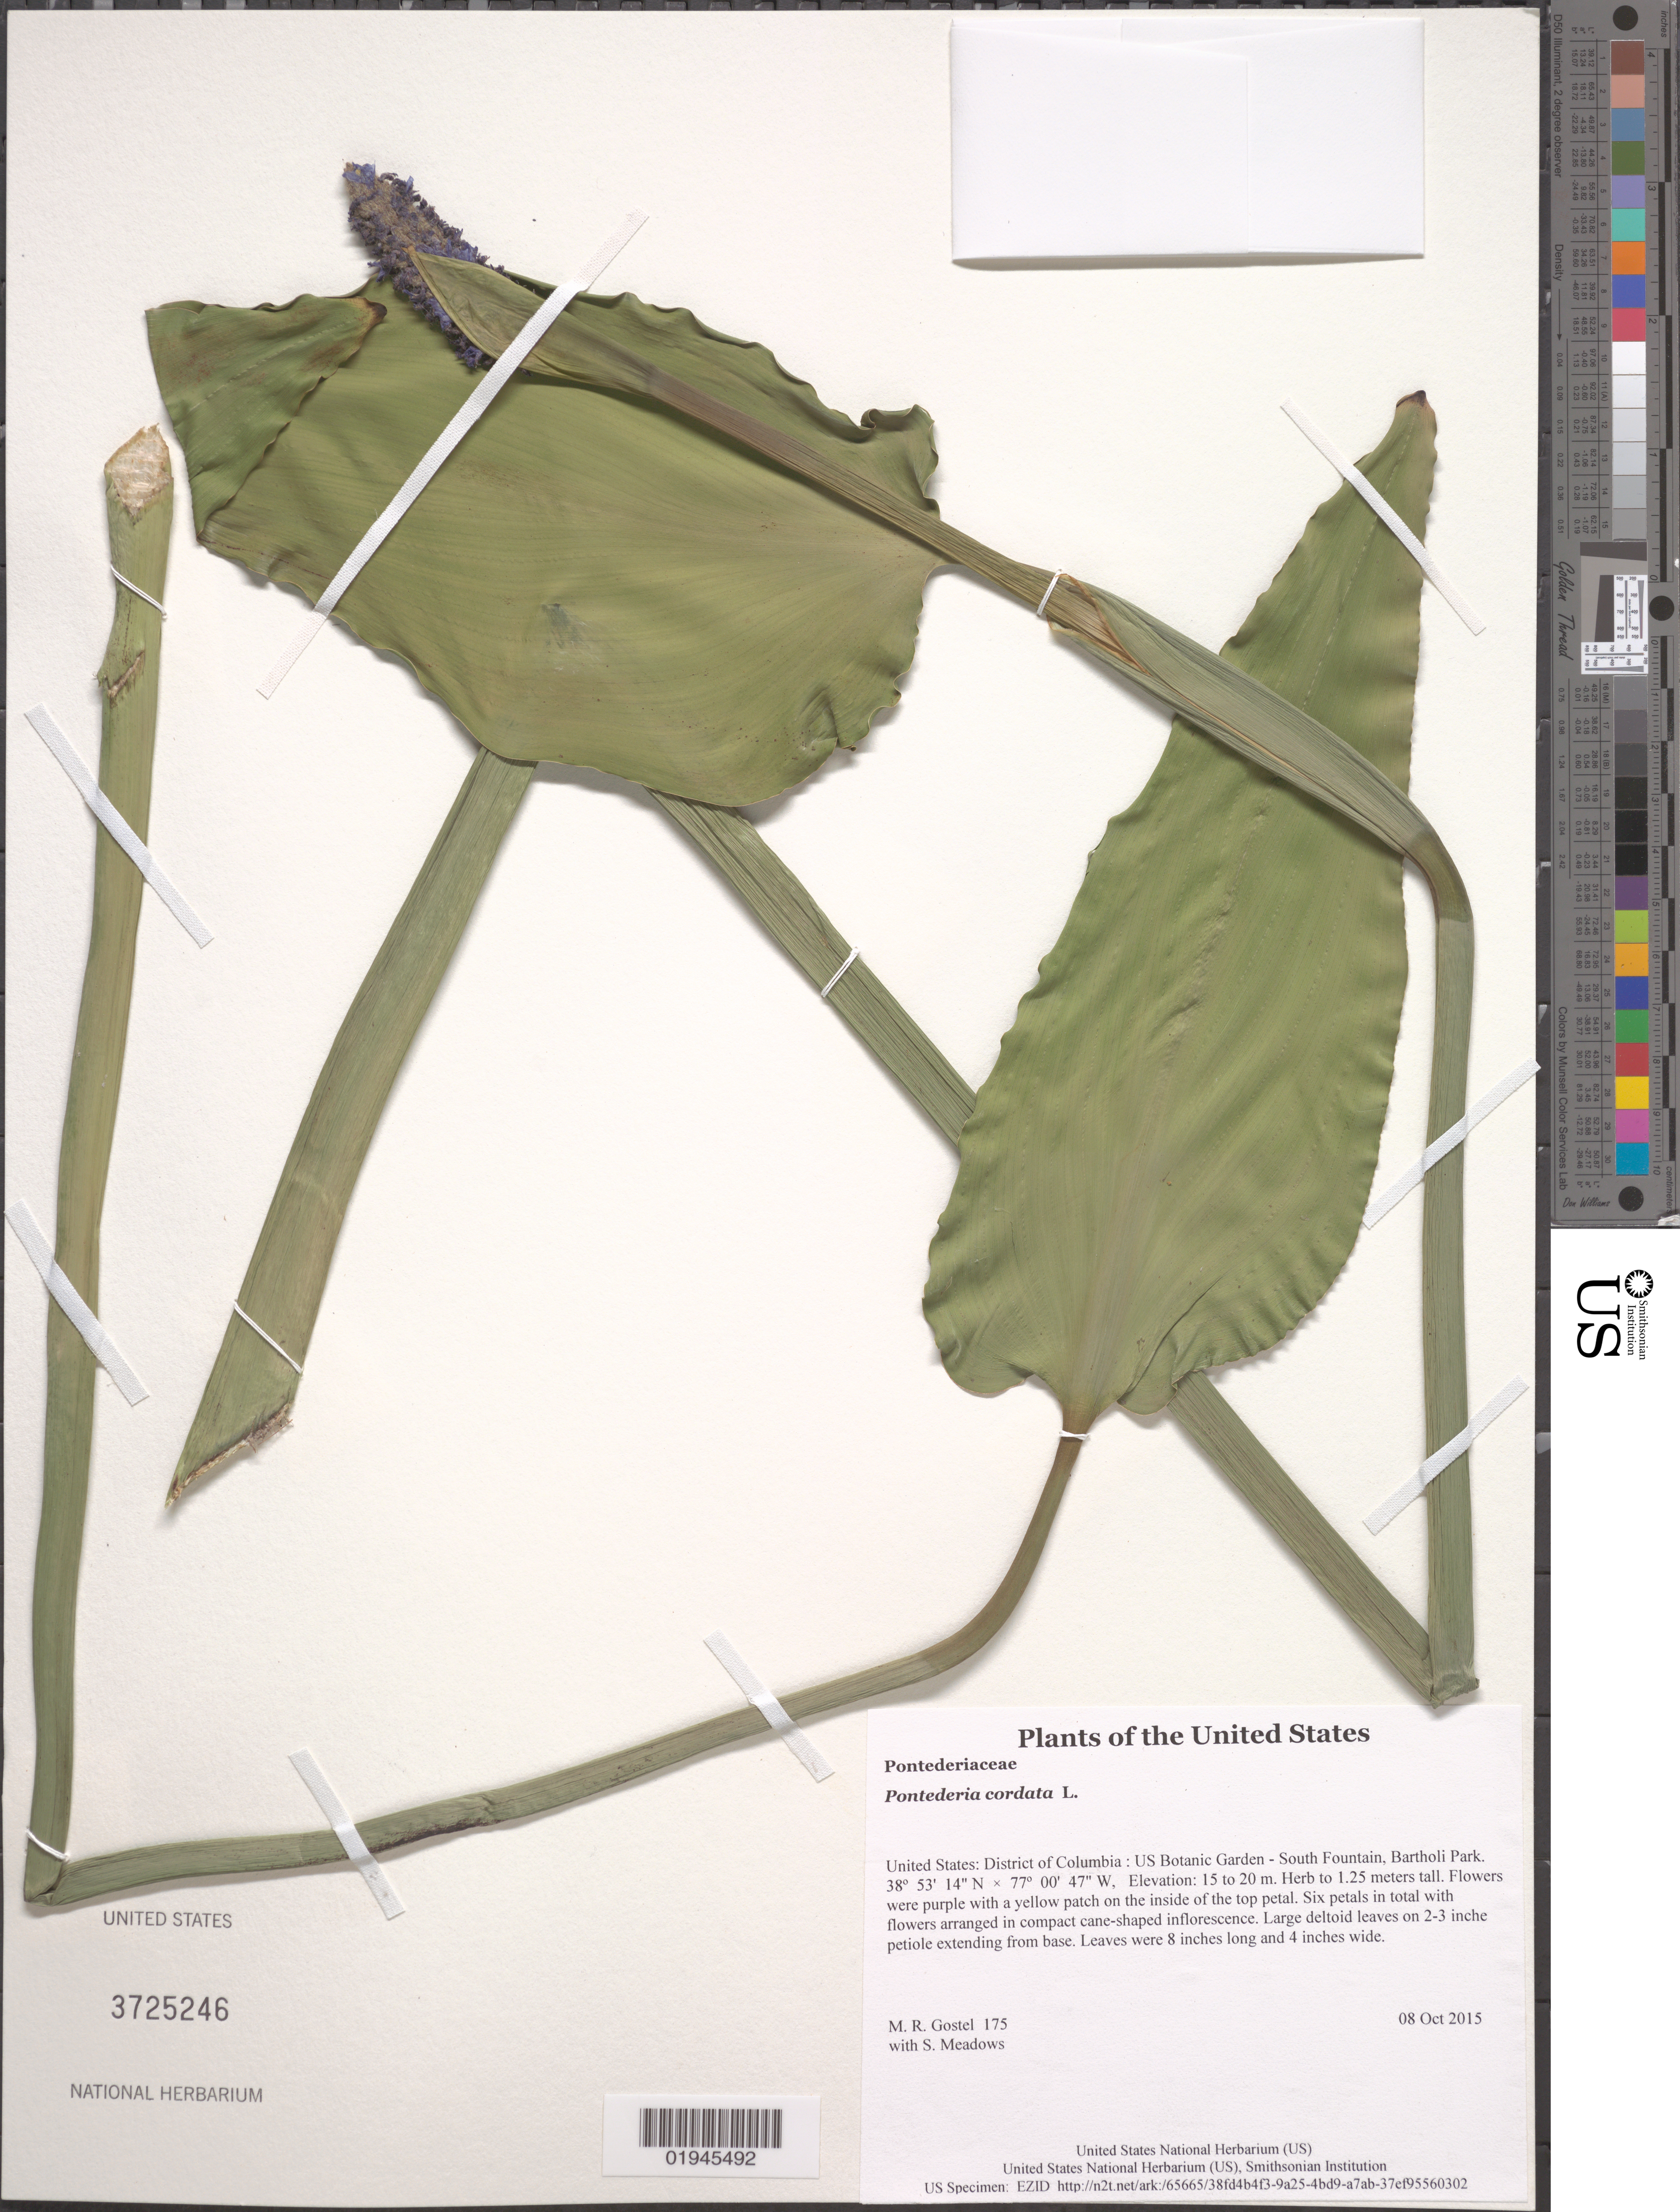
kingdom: Plantae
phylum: Tracheophyta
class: Liliopsida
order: Commelinales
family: Pontederiaceae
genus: Pontederia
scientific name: Pontederia cordata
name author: L.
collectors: M. R. Gostel & S. Meadows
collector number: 175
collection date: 2015-10-08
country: United States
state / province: District of Columbia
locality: US Botanic Garden - South Fountain, Bartholi Park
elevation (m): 15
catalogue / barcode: US 3725246